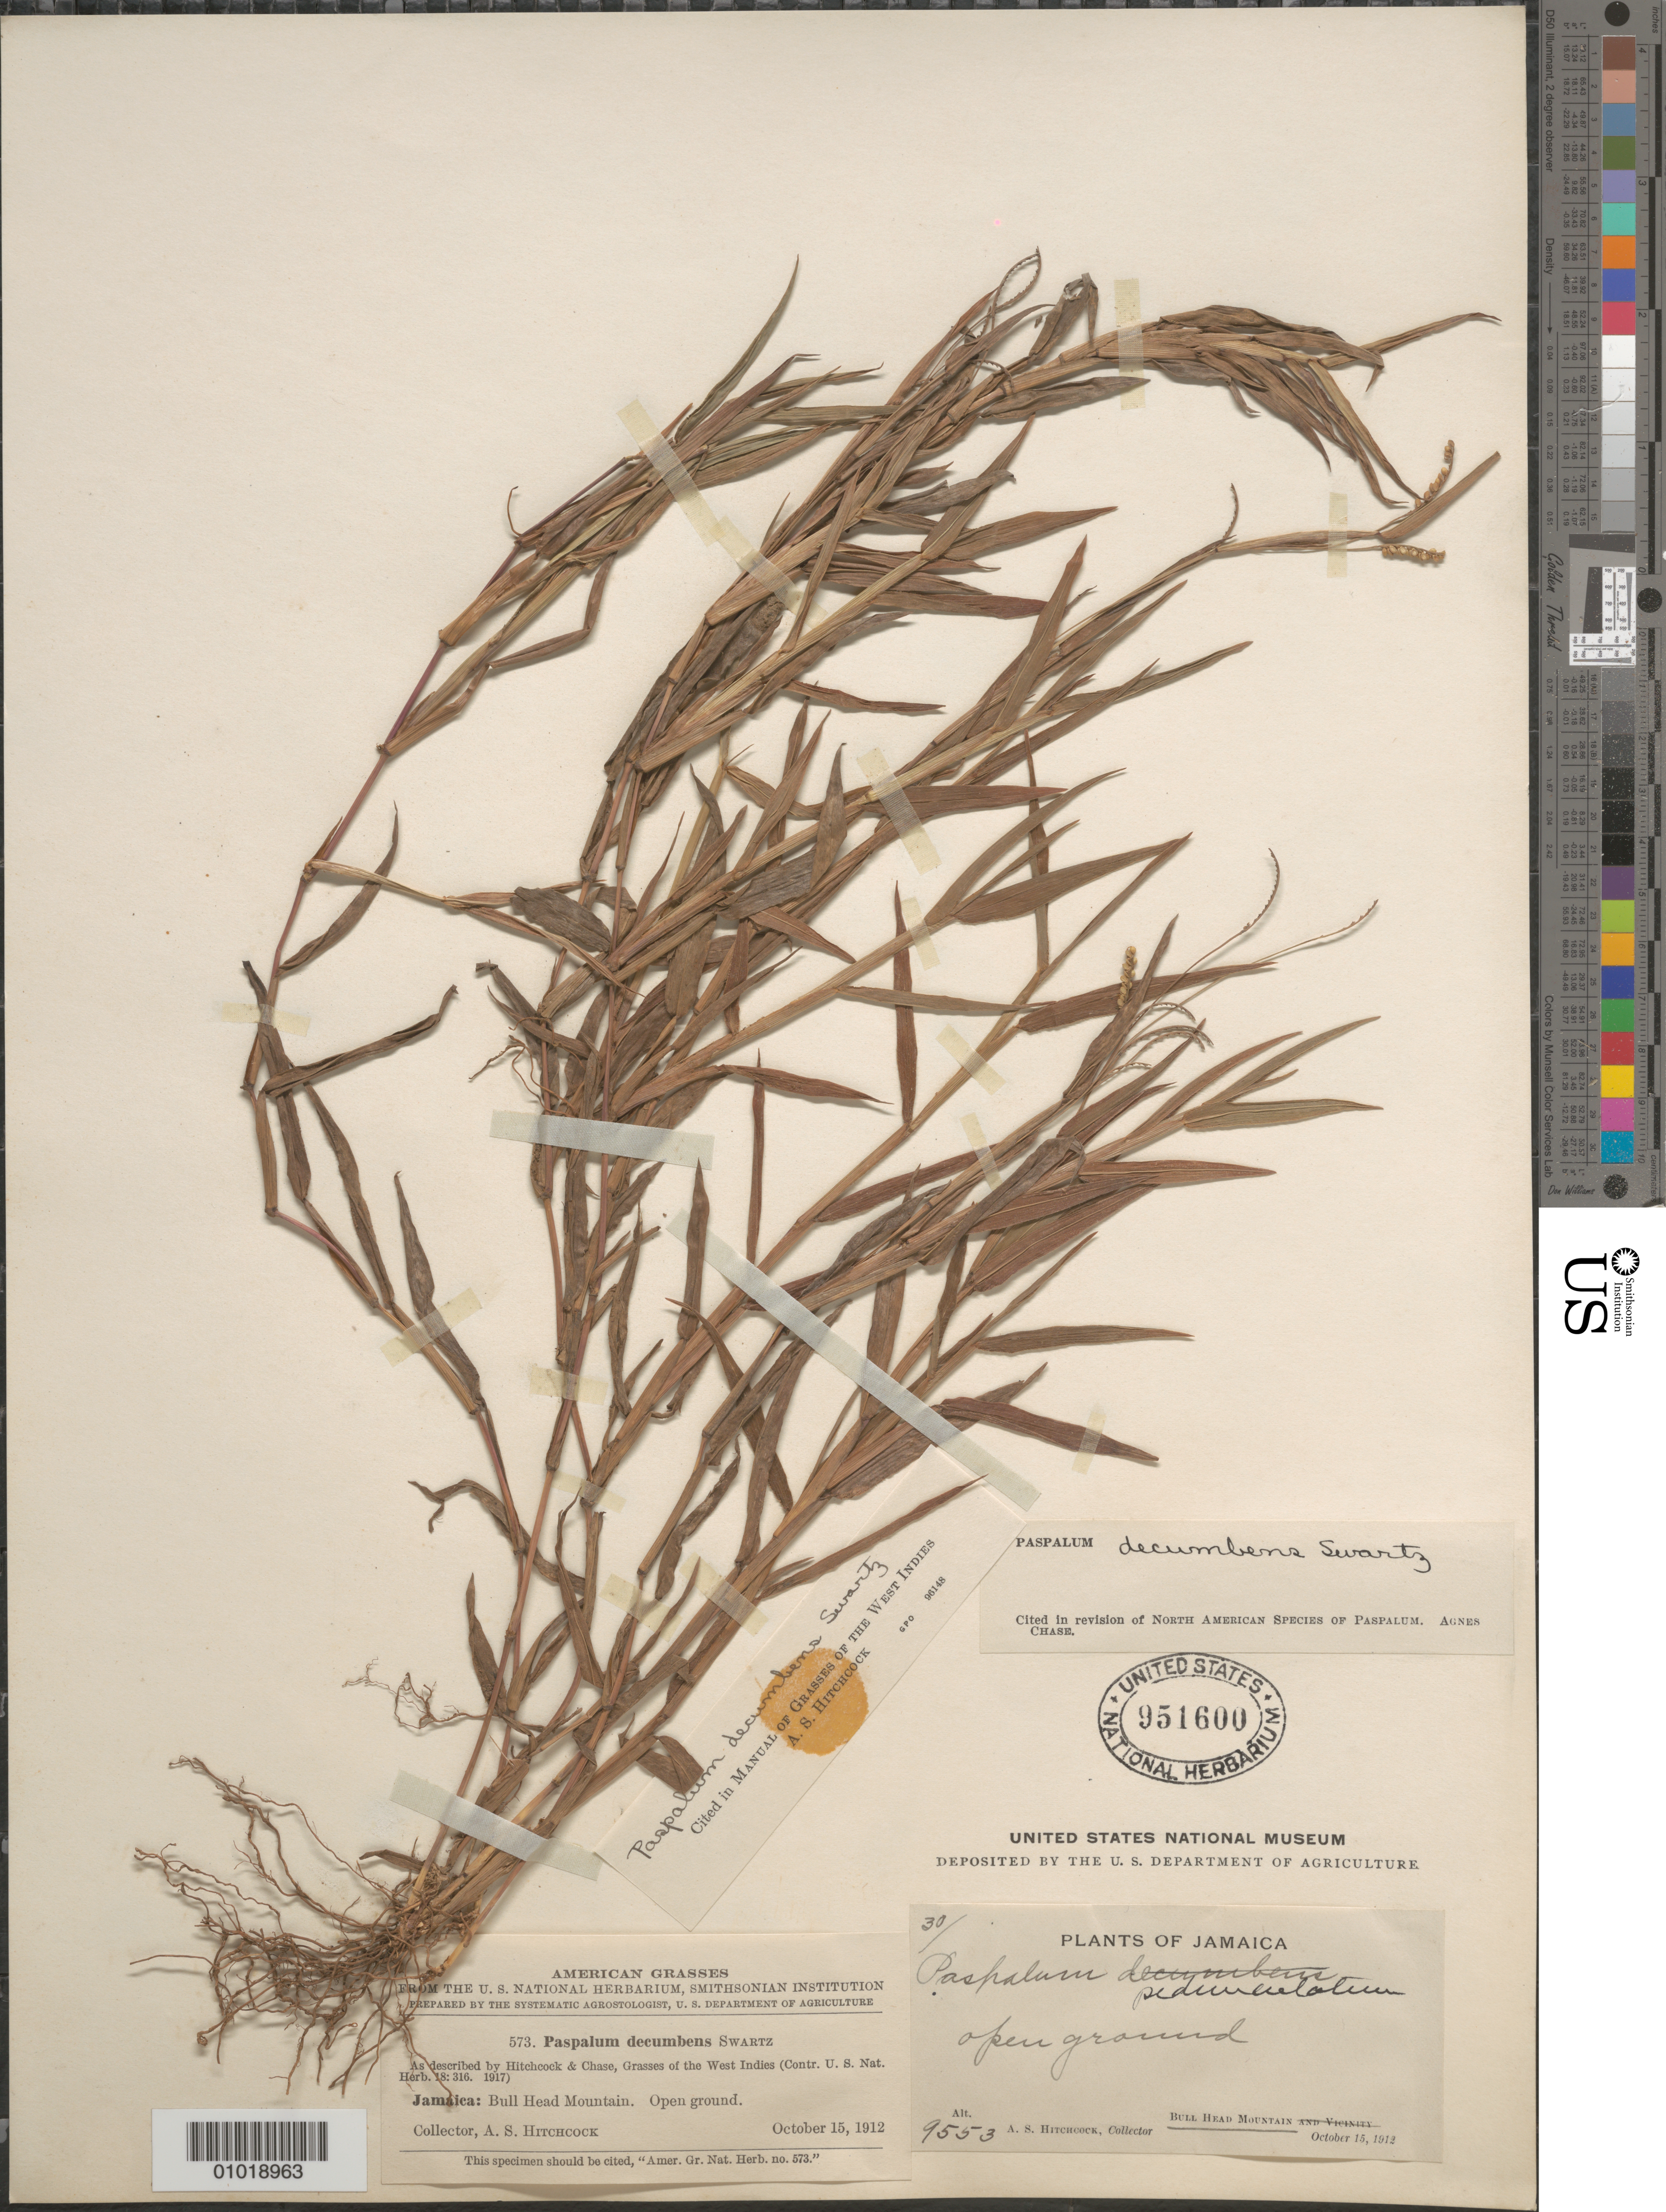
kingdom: Plantae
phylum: Tracheophyta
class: Liliopsida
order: Poales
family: Poaceae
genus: Paspalum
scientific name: Paspalum decumbens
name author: Sw.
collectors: A. S. Hitchcock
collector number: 9553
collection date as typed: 15 Oct 1912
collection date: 1912-10-15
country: Jamaica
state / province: Clarendon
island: Jamaica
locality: Bull Head Mountain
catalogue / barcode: US 951600